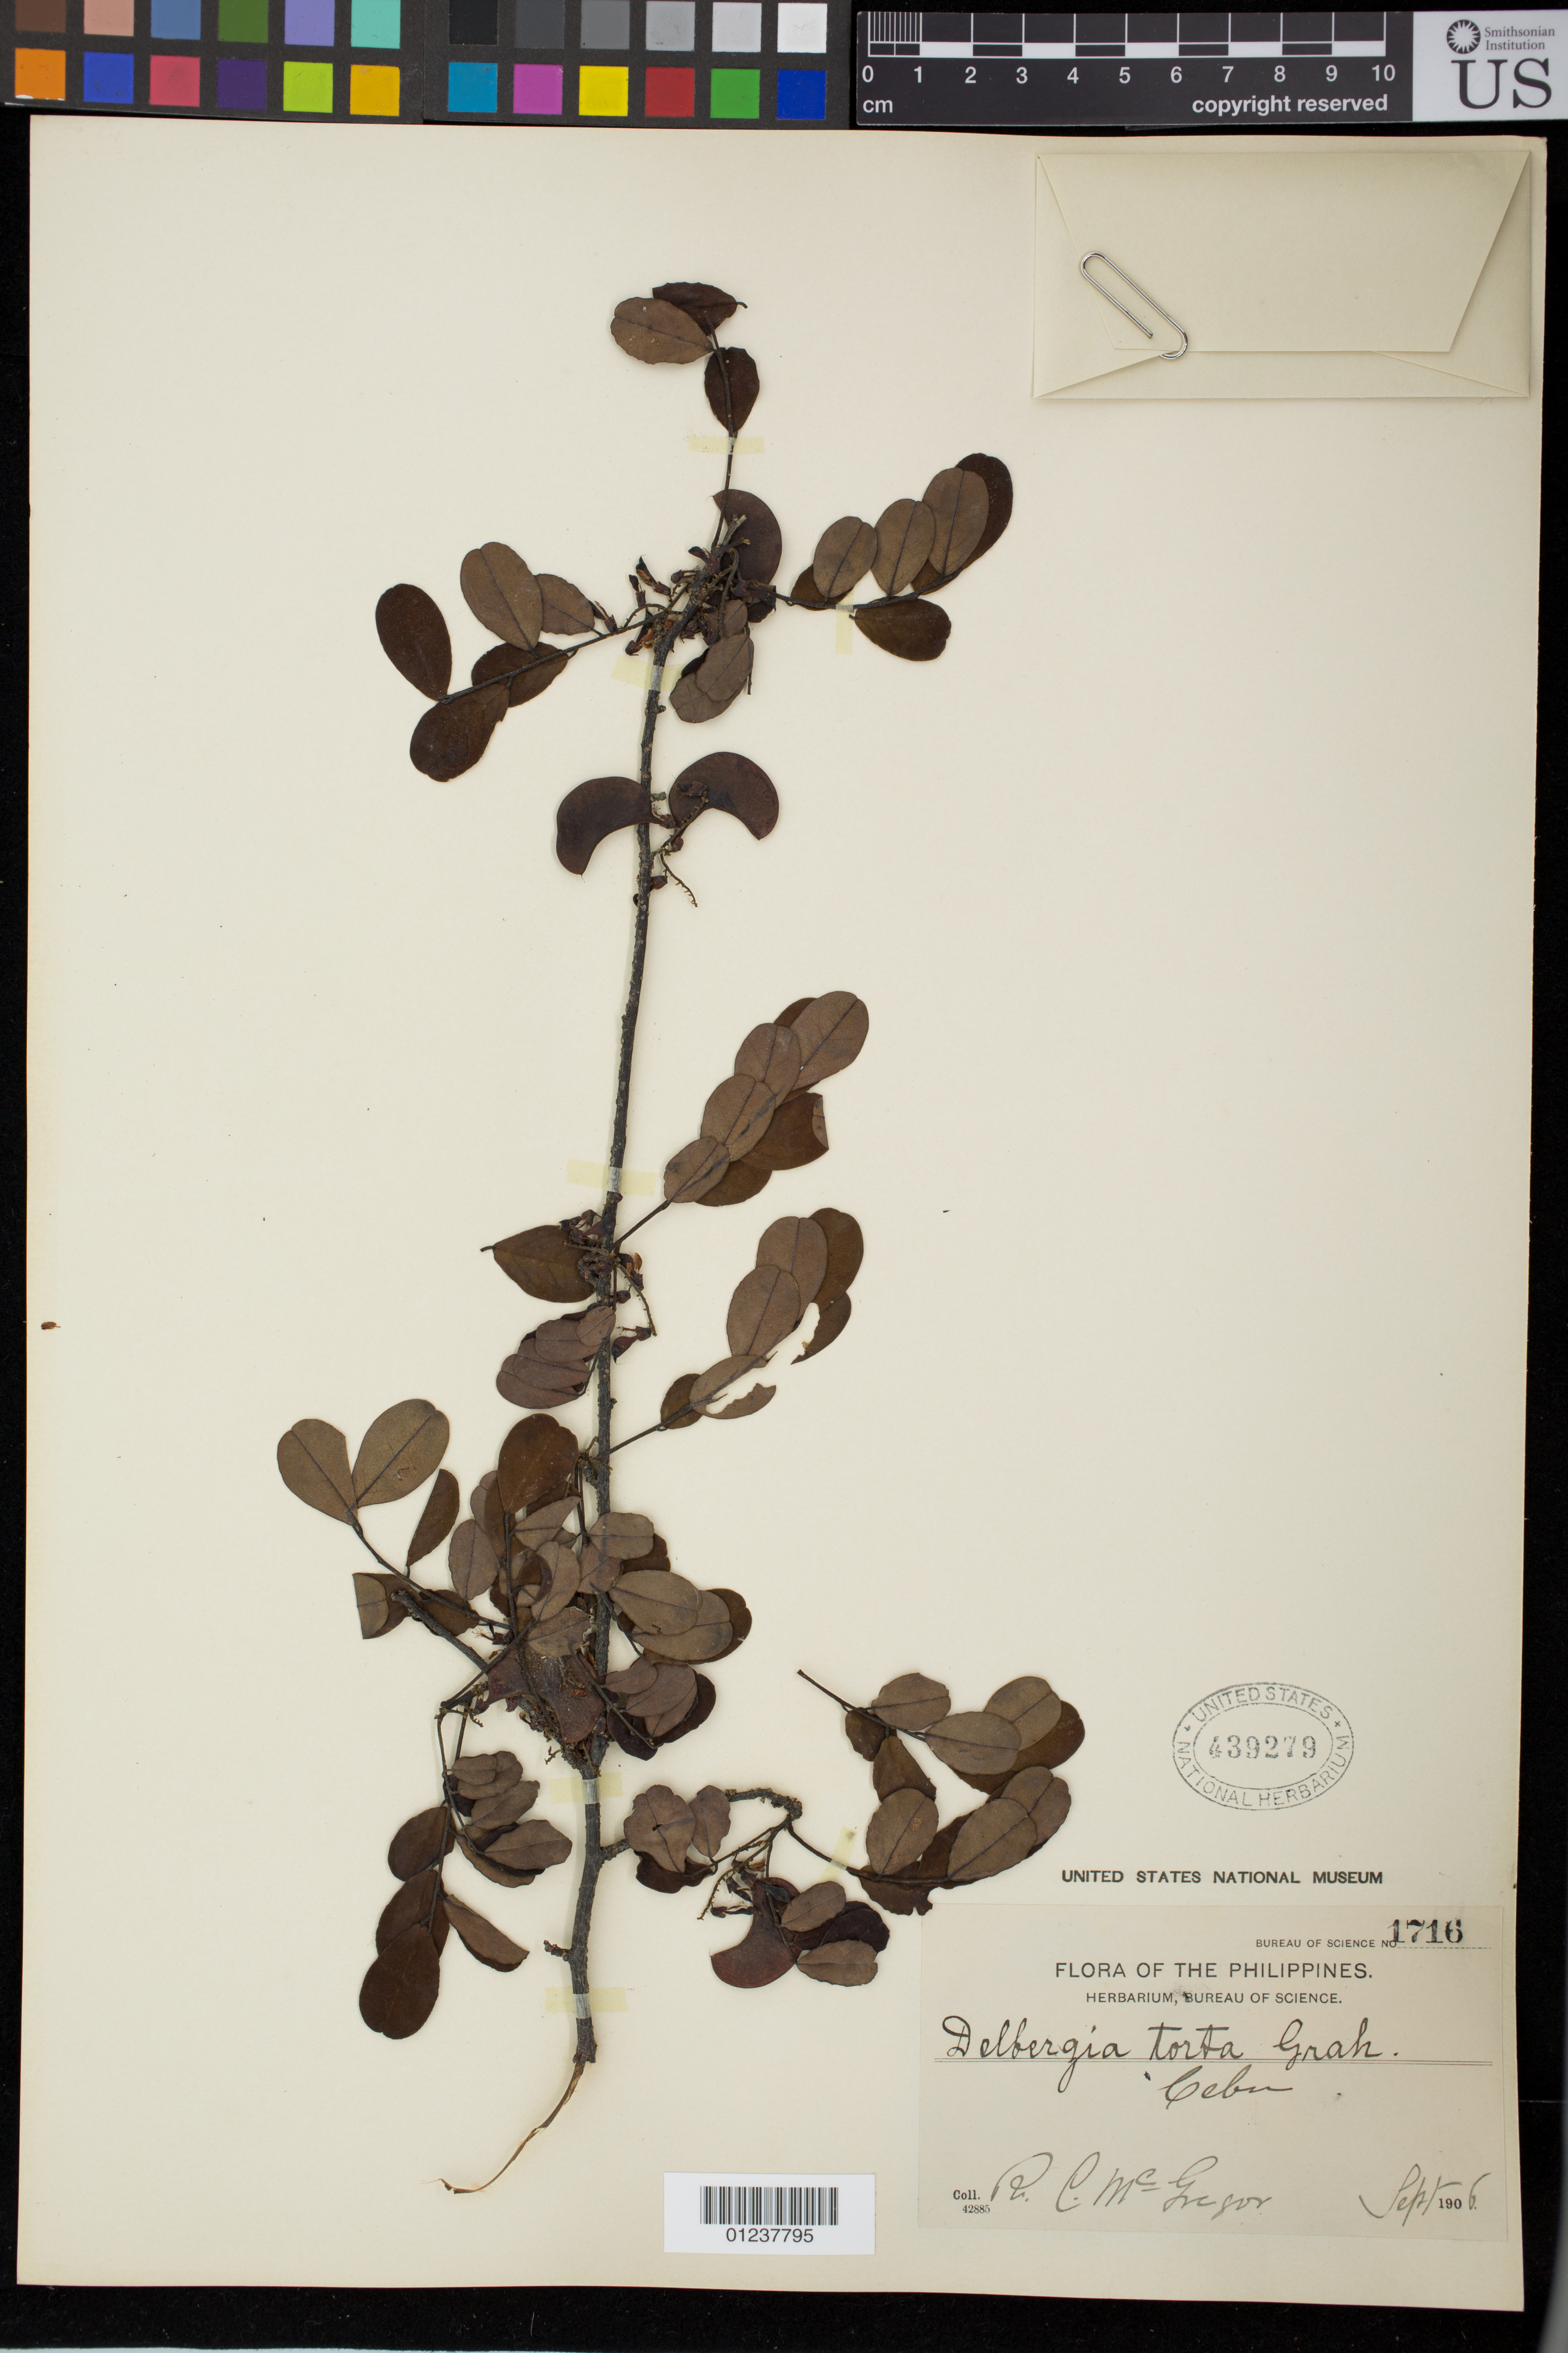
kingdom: Plantae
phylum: Tracheophyta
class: Magnoliopsida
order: Fabales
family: Fabaceae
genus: Dalbergia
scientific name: Dalbergia candenatensis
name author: (Dennst.) Pr.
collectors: R. C. McGregor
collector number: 1716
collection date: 1906-09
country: Philippines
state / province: Central Visayas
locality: Cebu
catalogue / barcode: US 439279